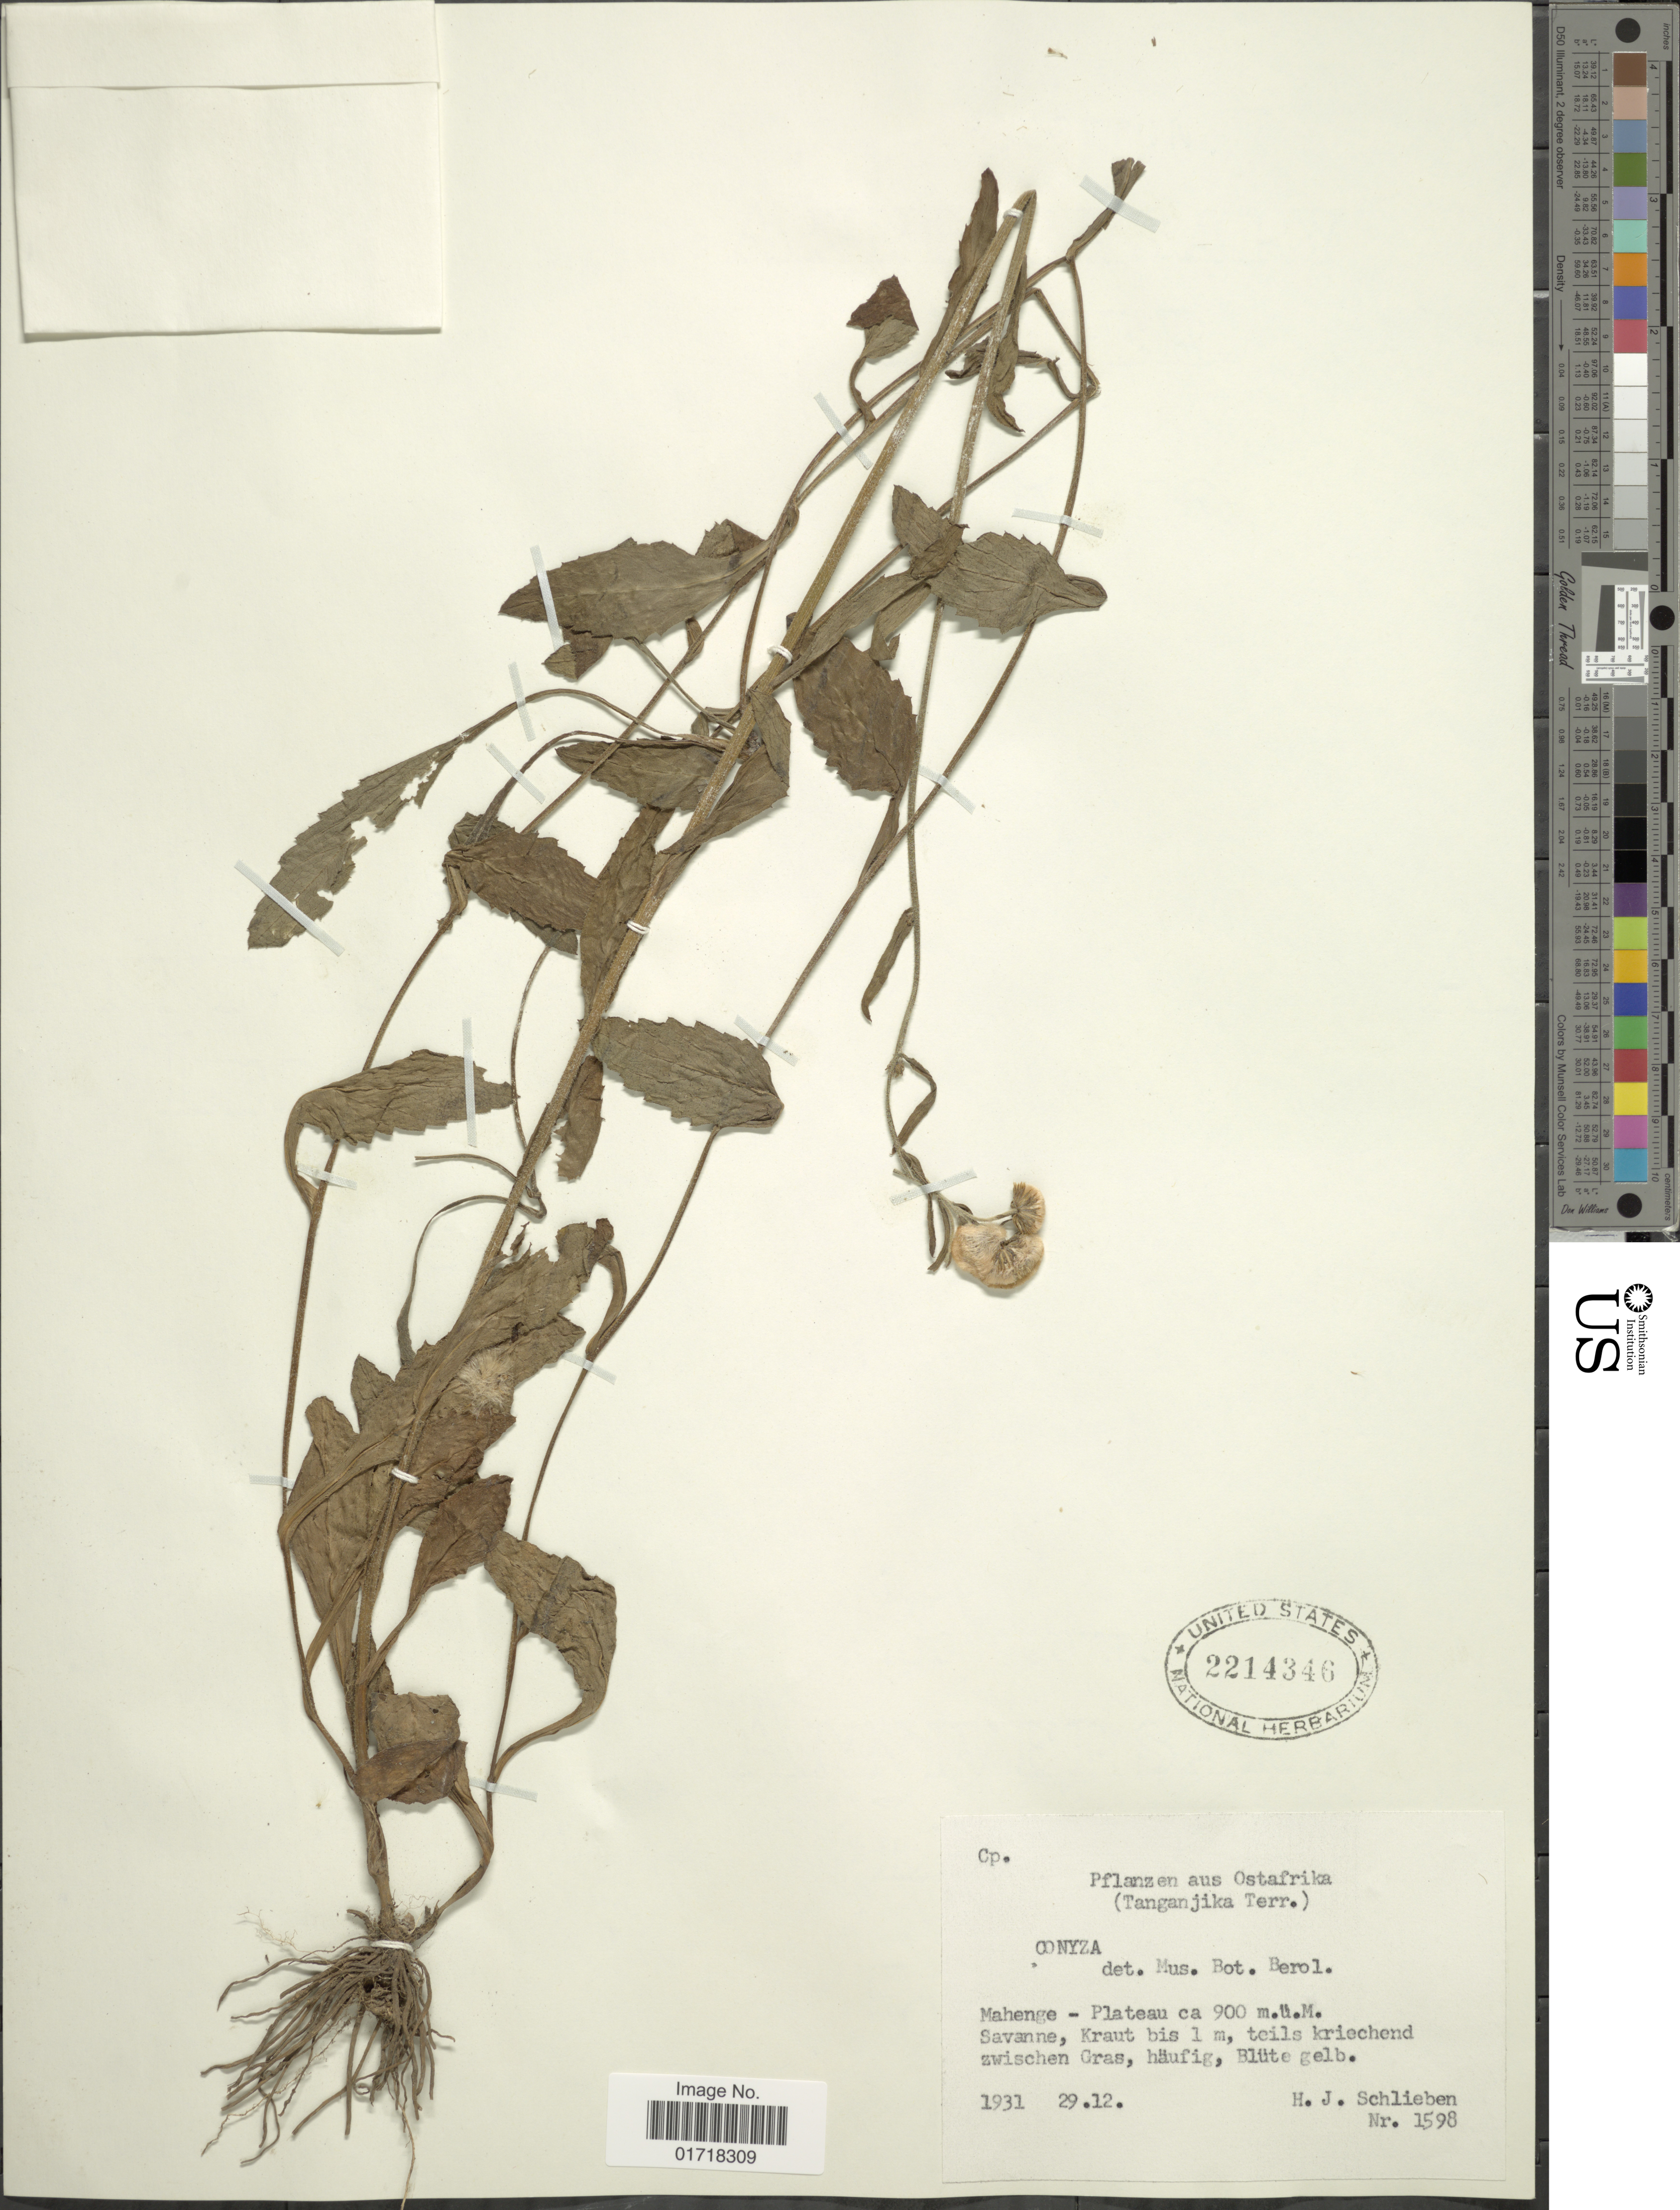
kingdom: Plantae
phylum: Tracheophyta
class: Magnoliopsida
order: Asterales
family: Asteraceae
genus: Conyza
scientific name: Conyza sp.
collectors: H. J. Schlieben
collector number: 1598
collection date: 1931-12-29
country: Tanzania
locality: Aus Ostafrika, (Tanganyika Terr.), Mahenge - Plateau, Savanne, Kraut bis 1m, teils kriechend zwichen Gras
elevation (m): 900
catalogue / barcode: US 2214346